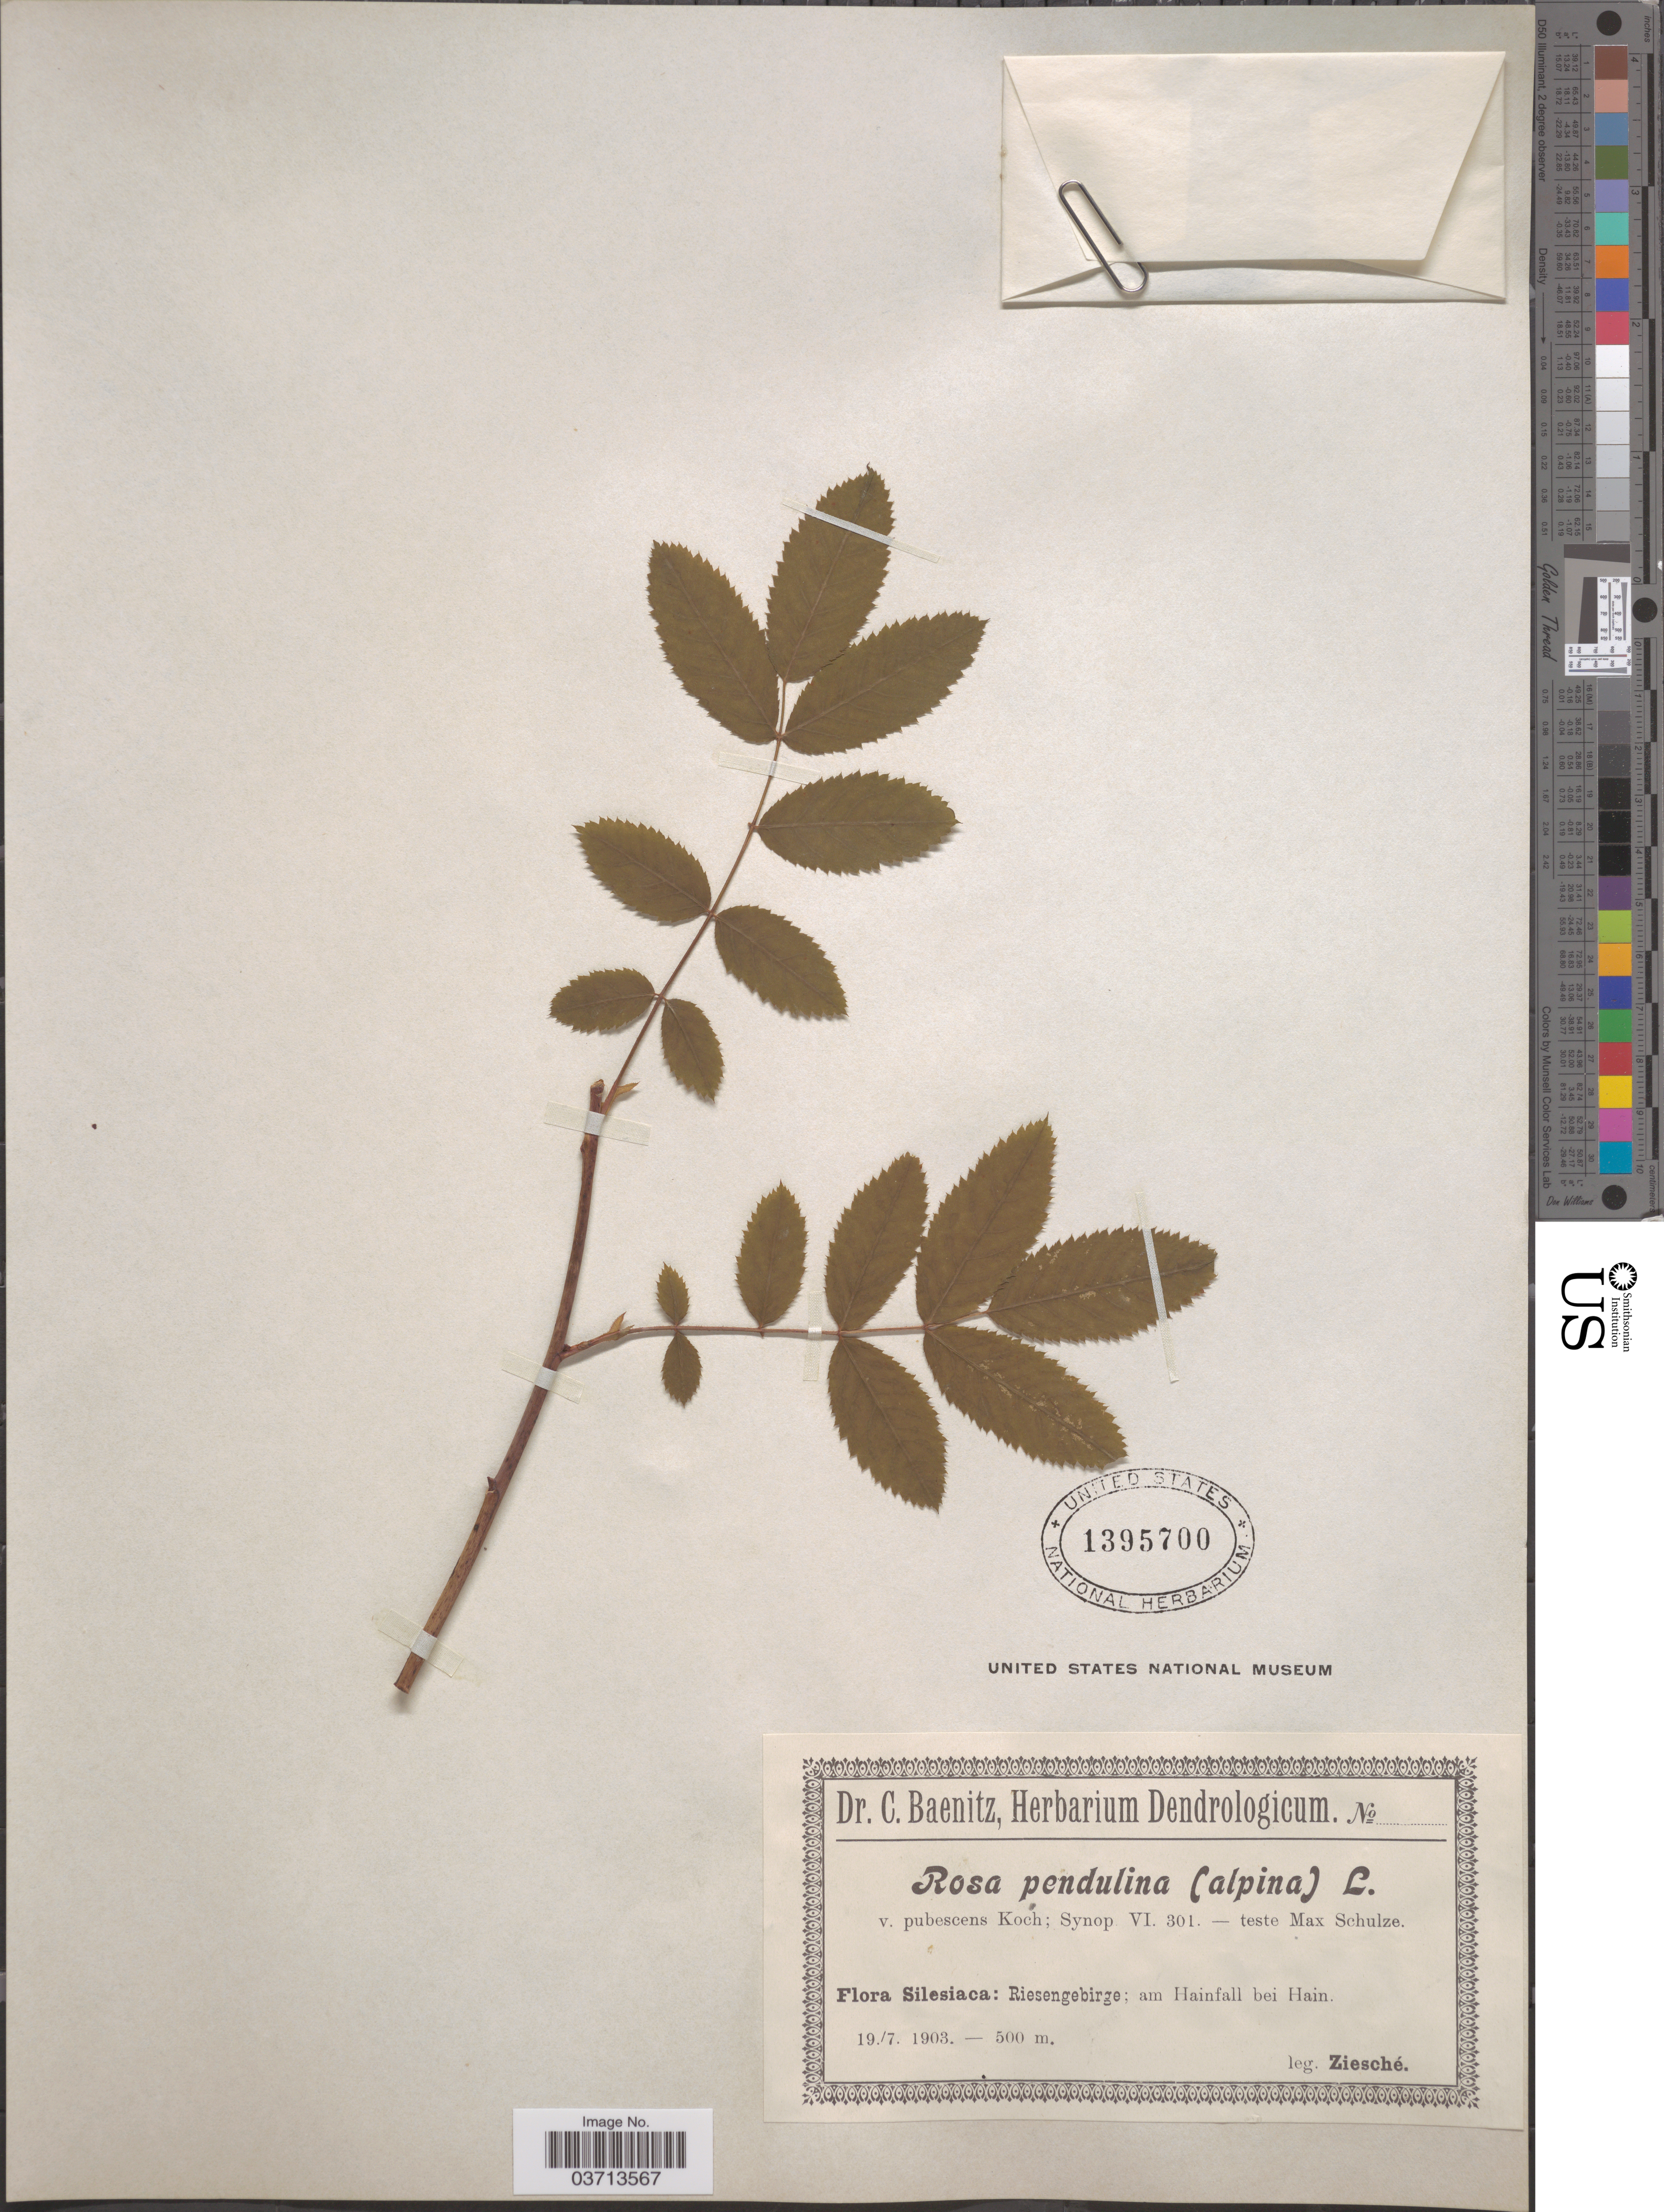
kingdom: Plantae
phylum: Tracheophyta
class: Magnoliopsida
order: Rosales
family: Rosaceae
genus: Rosa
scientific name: Rosa pendulina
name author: L.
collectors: Ziesché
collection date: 1903-07-19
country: Poland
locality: Silesiaca: Riesengebirge; am Hainfall bei Hain.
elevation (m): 500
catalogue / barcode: US 1395700